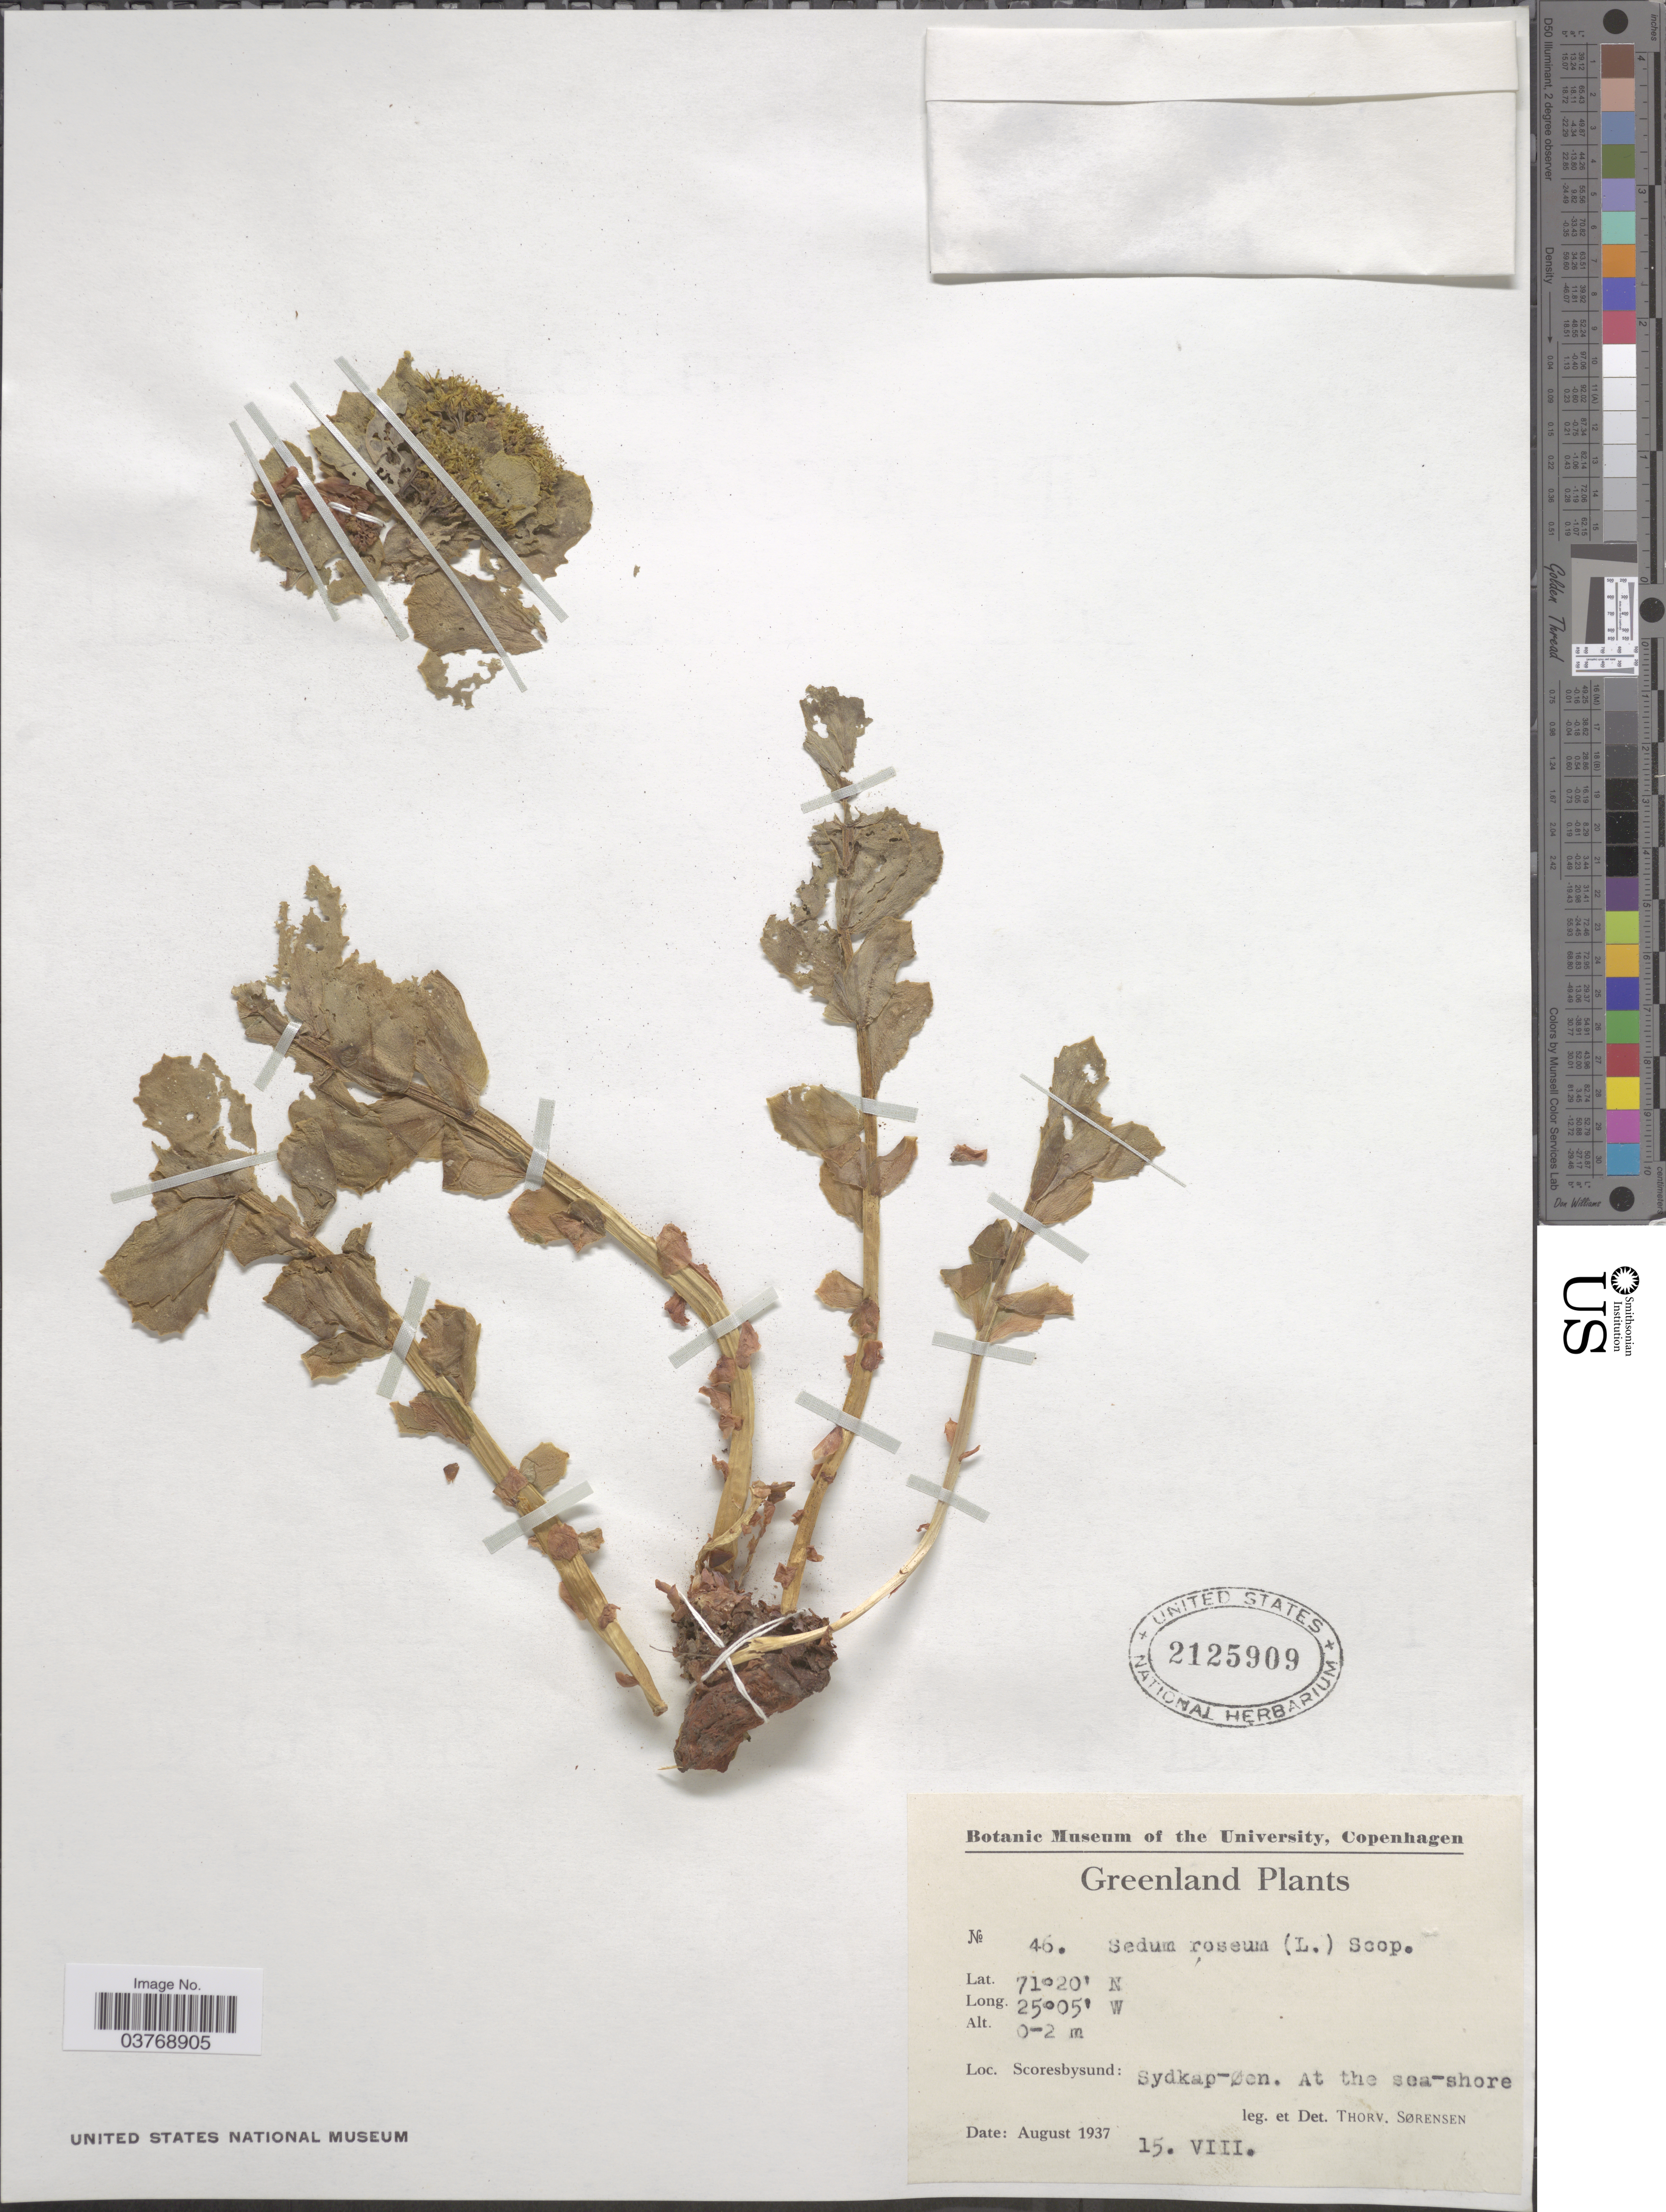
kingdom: Plantae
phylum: Tracheophyta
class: Magnoliopsida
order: Saxifragales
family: Crassulaceae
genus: Rhodiola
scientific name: Rhodiola rosea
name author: L.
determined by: Strong, Mark T., (BOT), Smithsonian Institution - National Museum of Natural History (UNITED STATES)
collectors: T. Sorensen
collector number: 46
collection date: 1937-08-15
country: Greenland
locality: Scoresbysund: Sydkap-Øen.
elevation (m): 0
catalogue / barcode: US 2125909